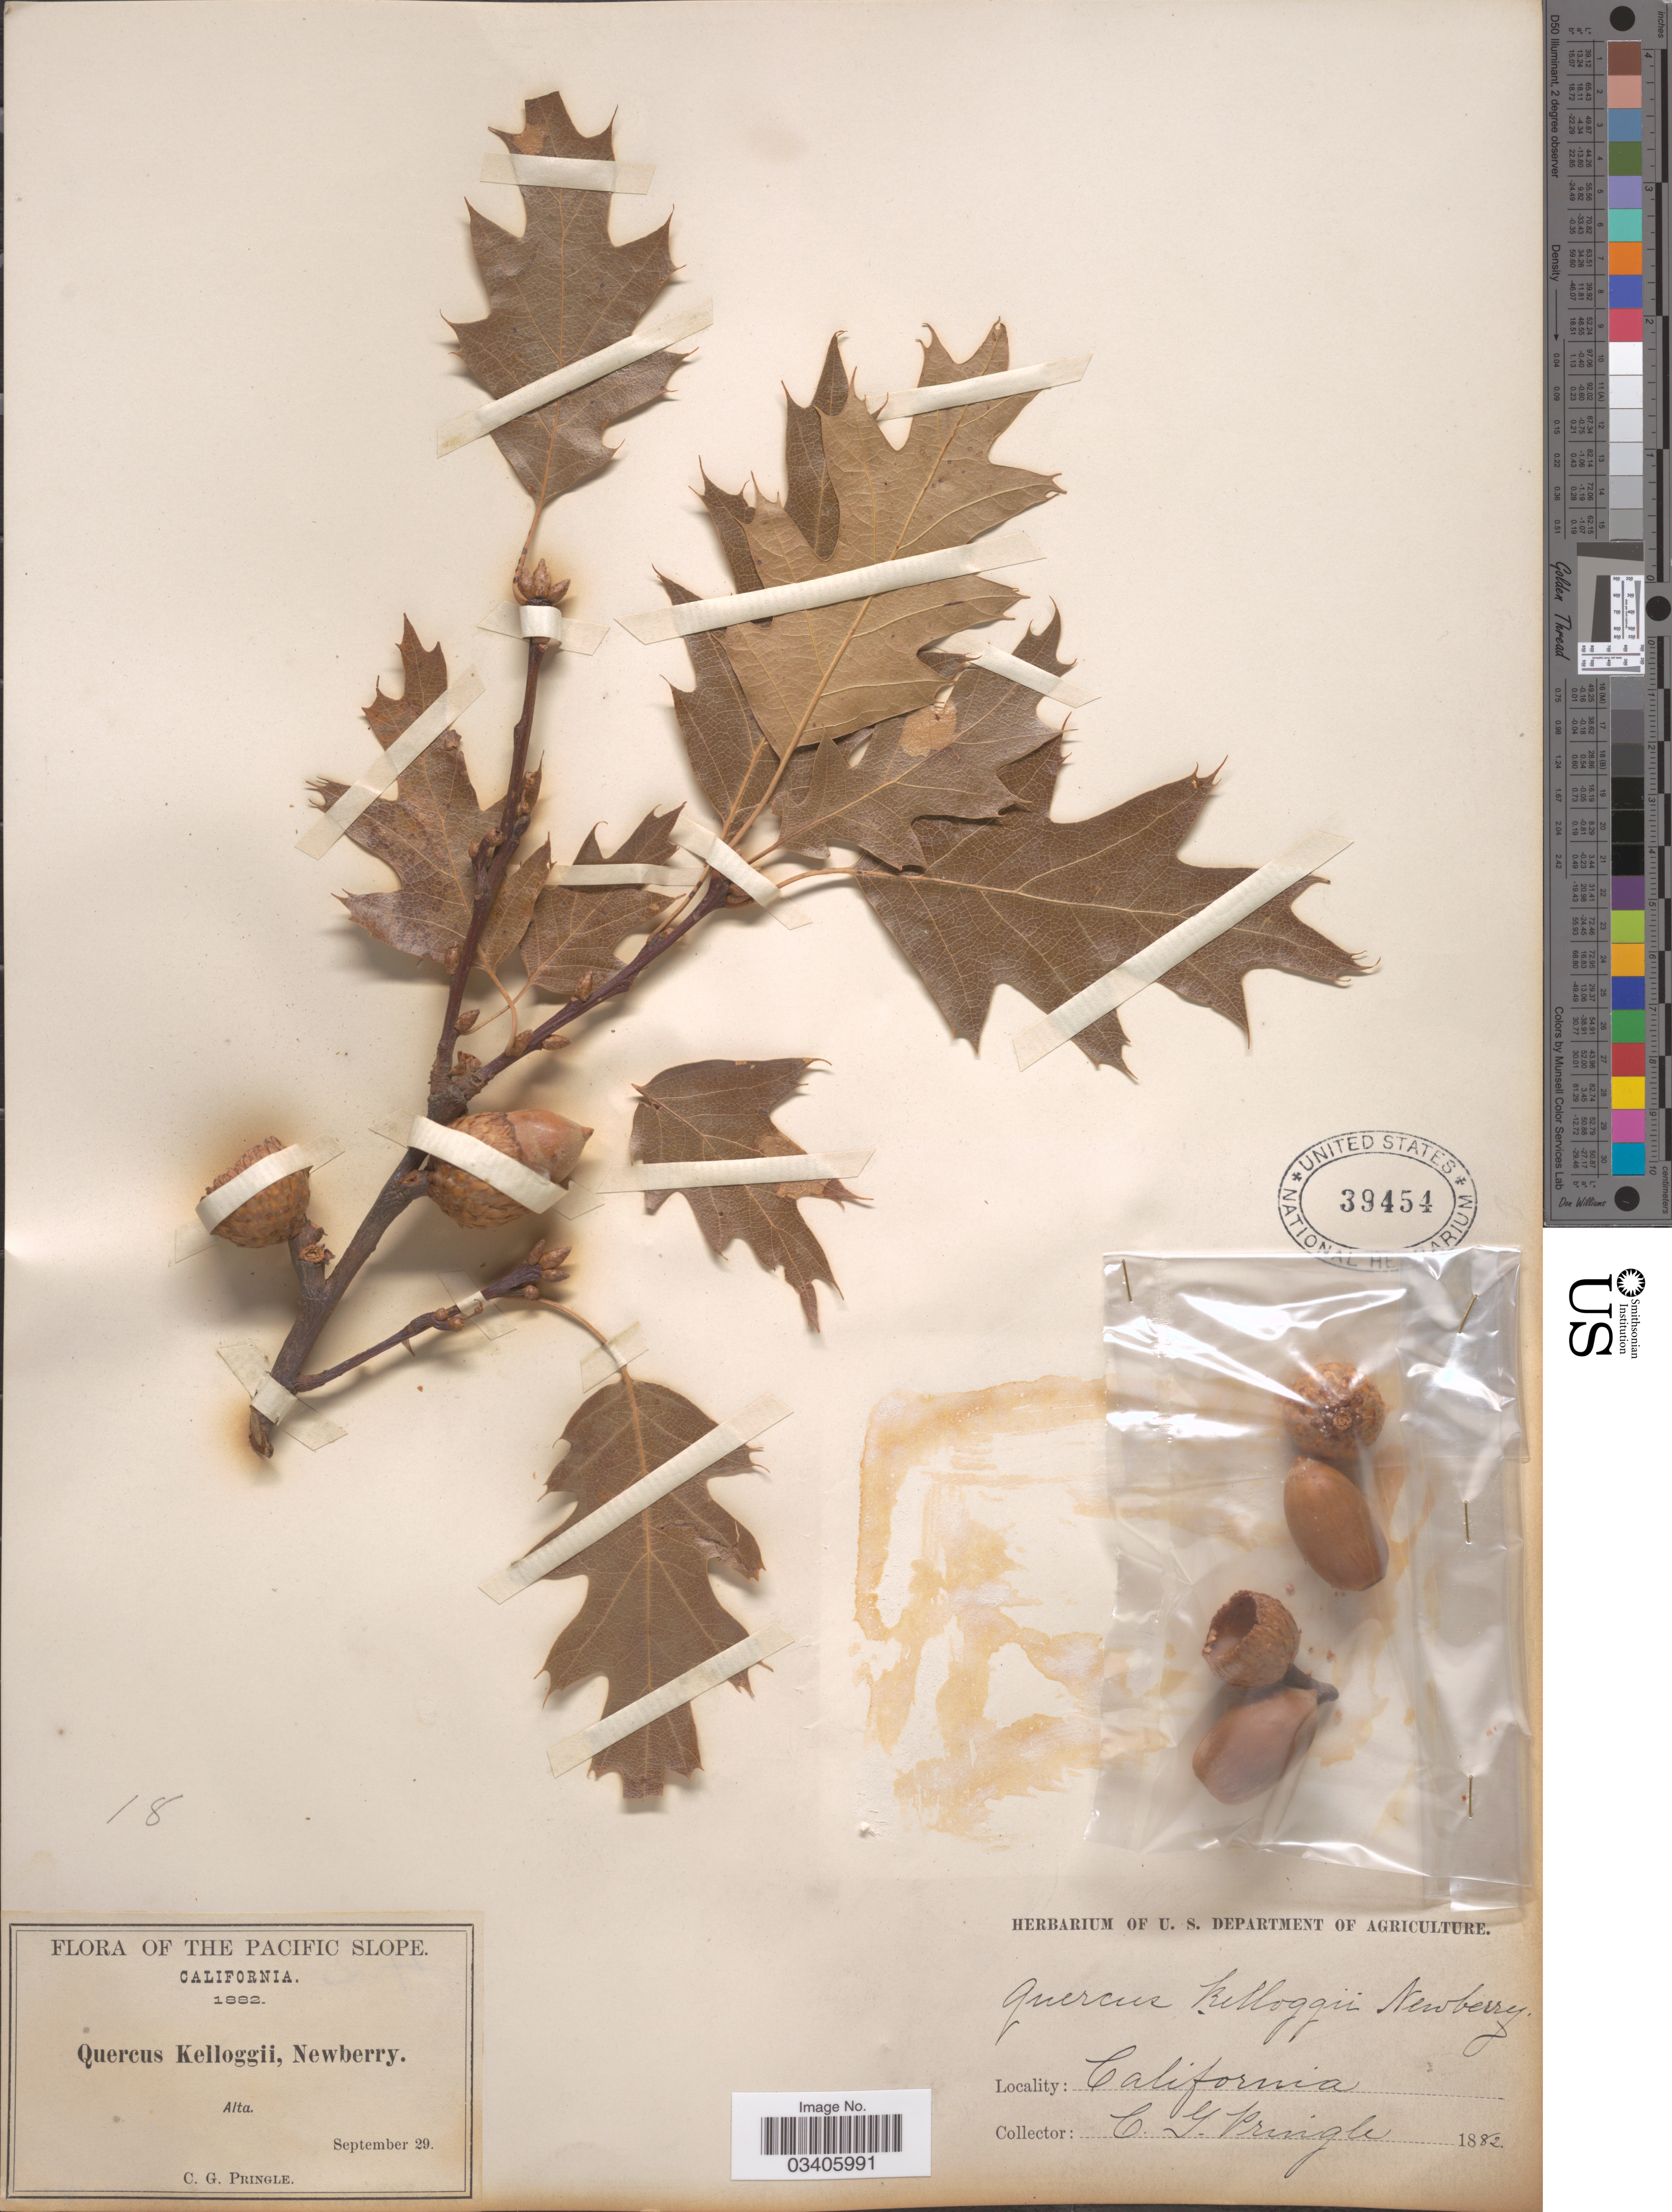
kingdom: Plantae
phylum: Tracheophyta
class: Magnoliopsida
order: Fagales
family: Fagaceae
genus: Quercus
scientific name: Quercus kelloggii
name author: Newb.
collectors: C. G. Pringle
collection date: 1882-09-29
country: United States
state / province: California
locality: The Pacific Slope. Alta.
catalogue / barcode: US 39454